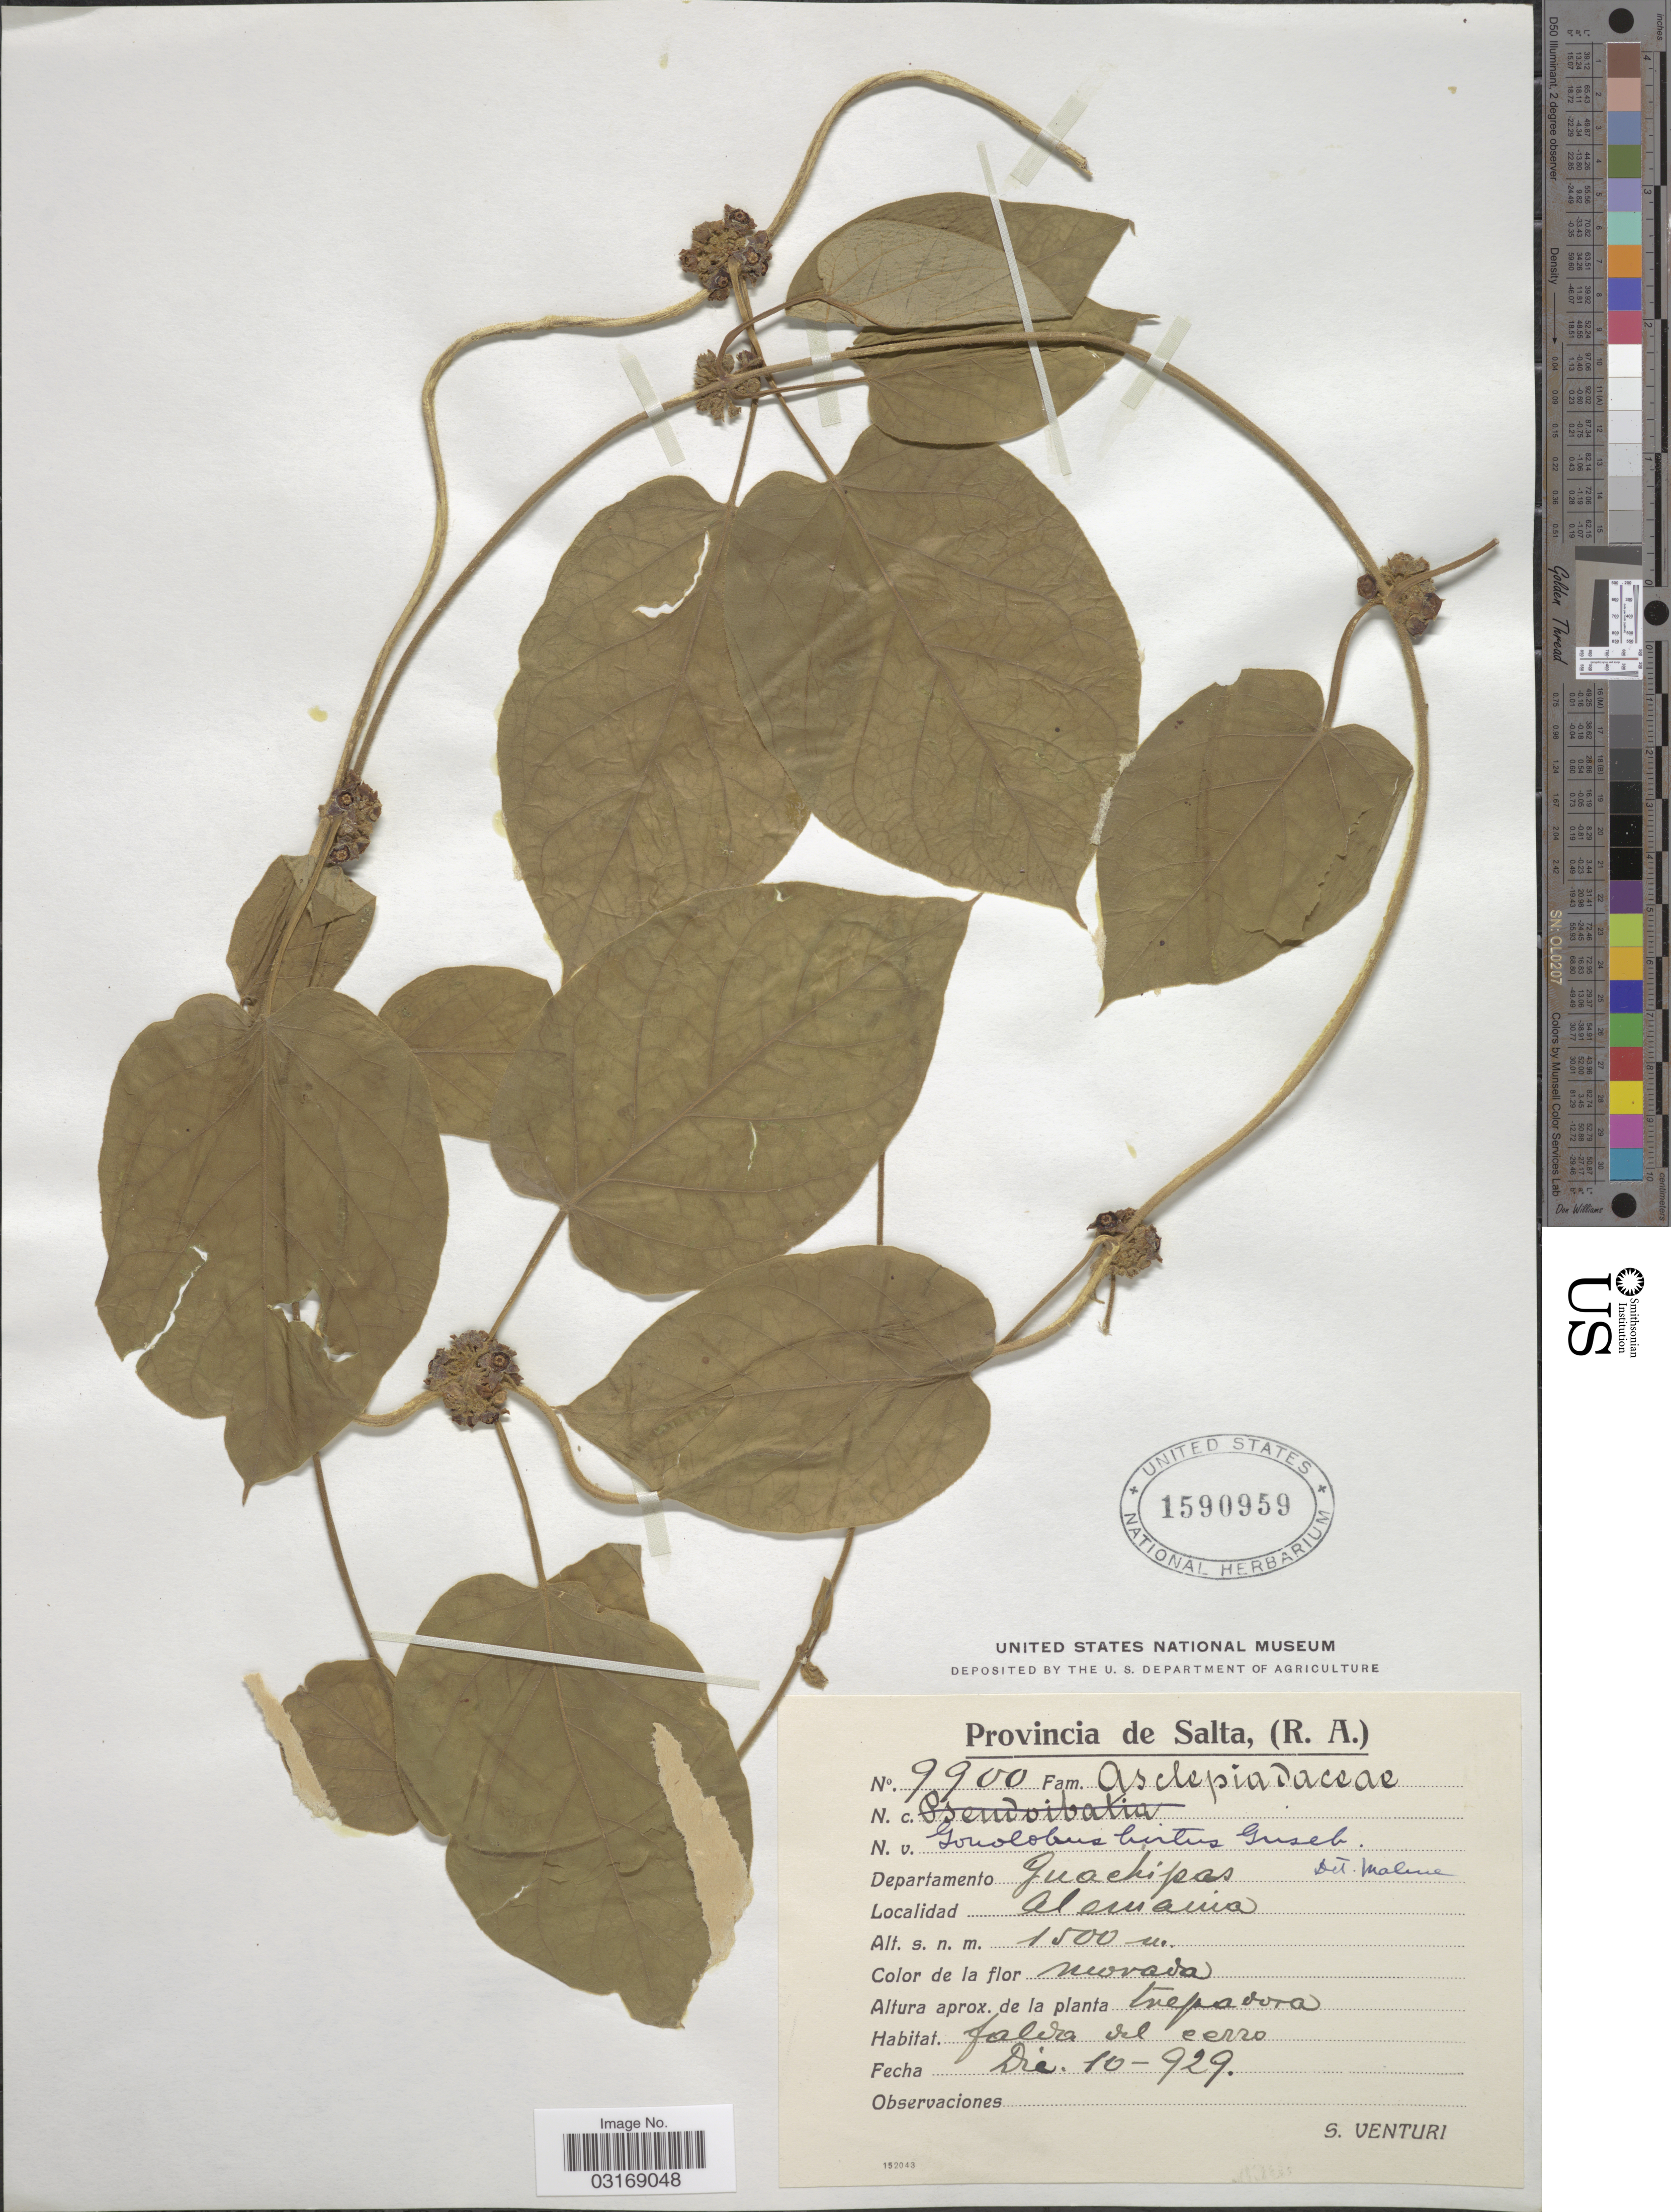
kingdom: Plantae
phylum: Tracheophyta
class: Magnoliopsida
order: Gentianales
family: Apocynaceae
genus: Gonolobus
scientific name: Gonolobus hirtus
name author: (L.) R. Br. ex Schult.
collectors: S. Venturi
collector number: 9900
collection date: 1929-12-10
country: Argentina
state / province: Salta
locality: Departamento Guachipas. Alemania.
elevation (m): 1500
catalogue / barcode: US 1590959